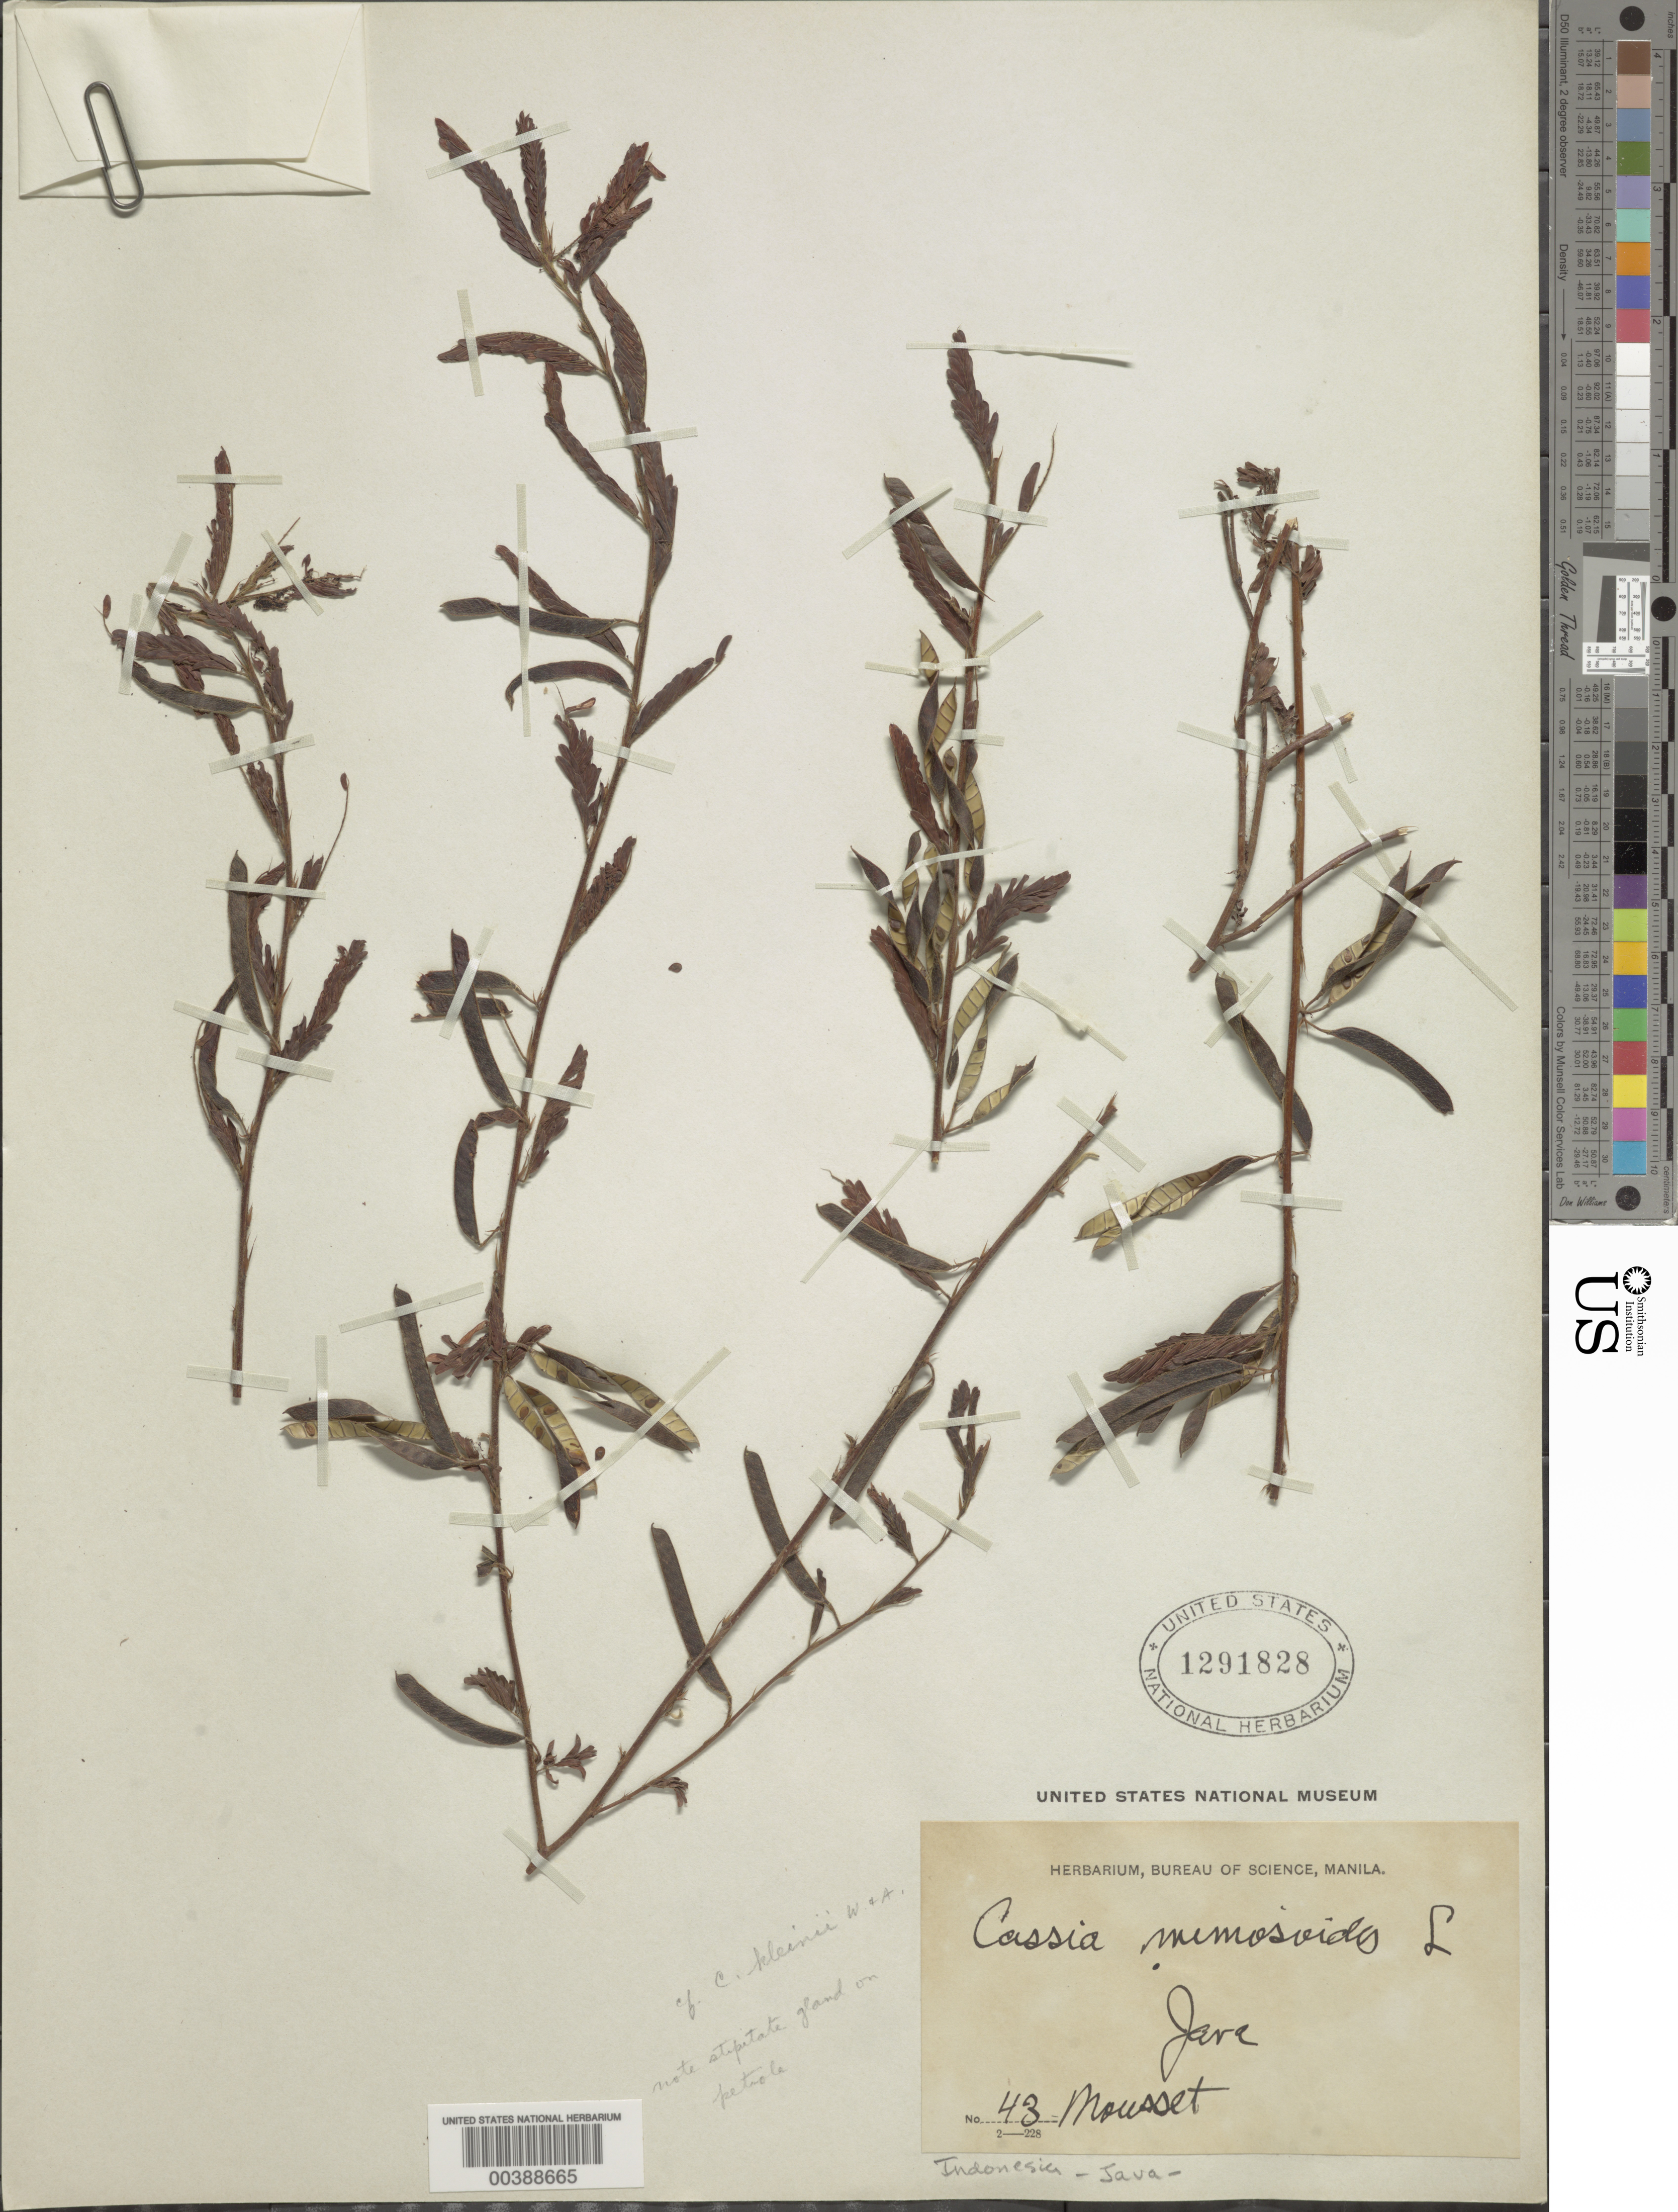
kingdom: Plantae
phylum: Tracheophyta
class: Magnoliopsida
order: Fabales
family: Fabaceae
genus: Chamaecrista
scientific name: Chamaecrista sp.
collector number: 43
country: Indonesia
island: Java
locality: Mousset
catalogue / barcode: US 1291828